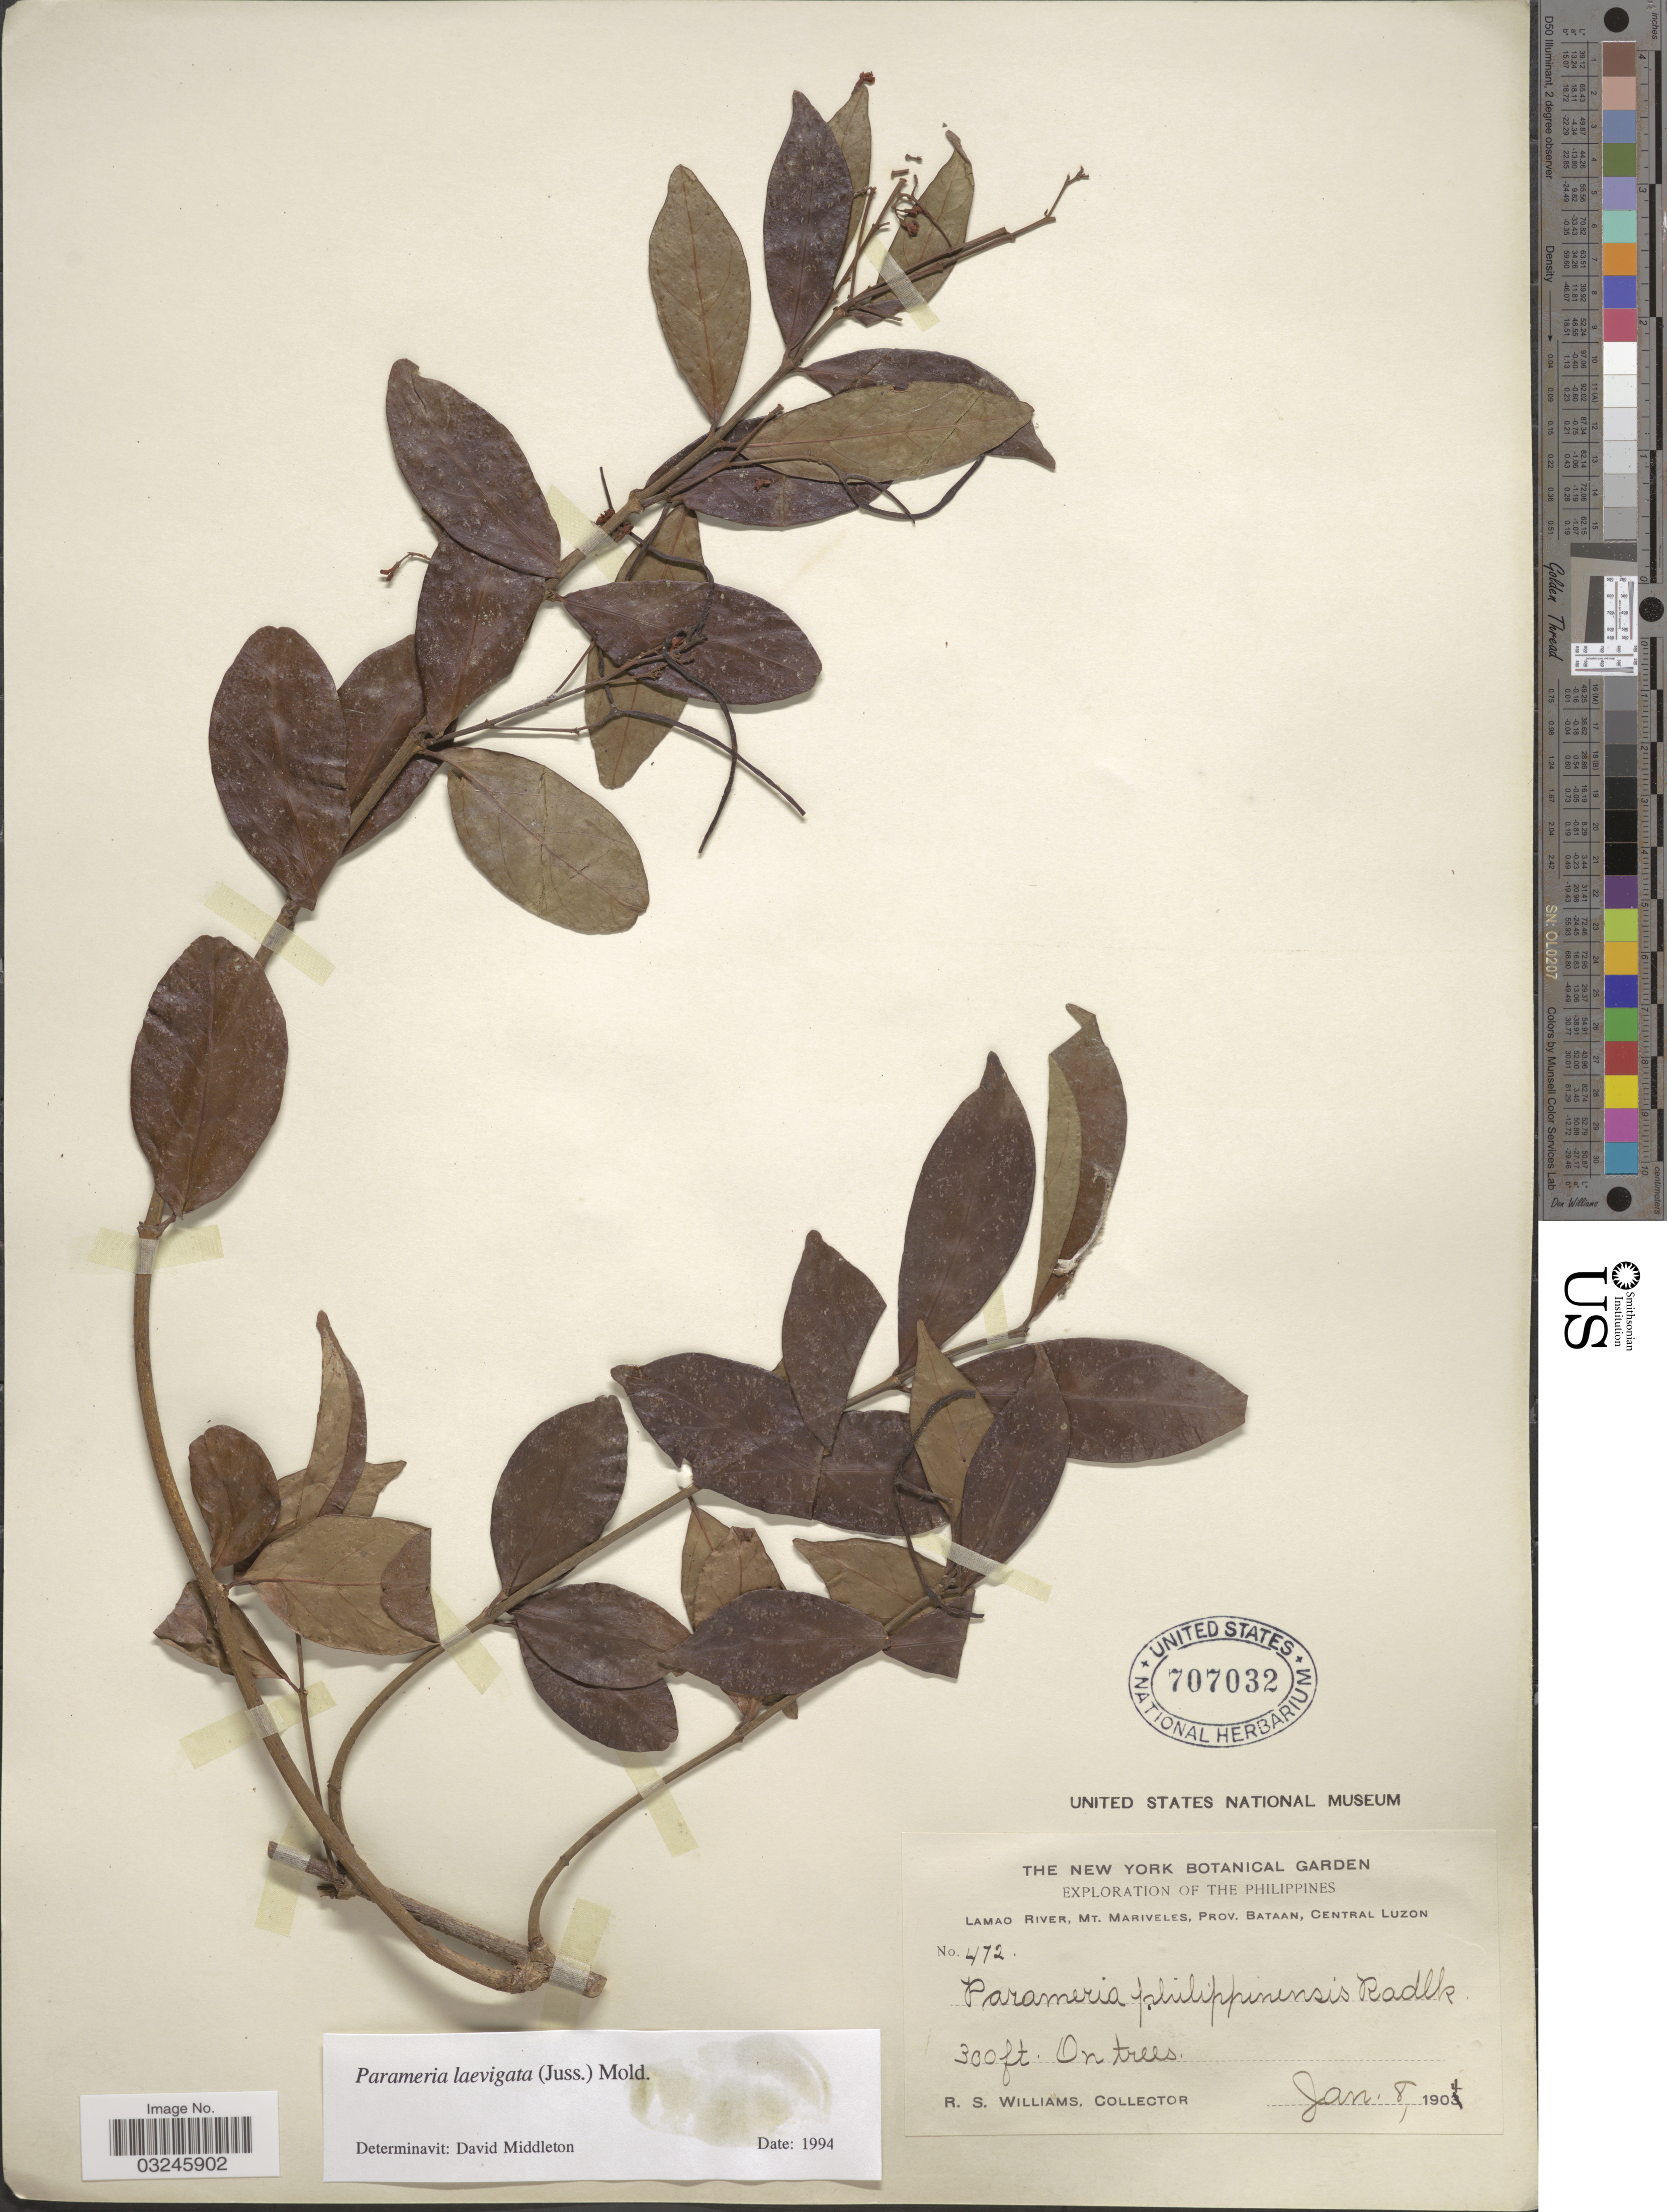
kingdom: Plantae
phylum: Tracheophyta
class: Magnoliopsida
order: Gentianales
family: Apocynaceae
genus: Parameria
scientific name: Parameria laevigata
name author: (Juss.) Moldenke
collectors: R. S. Williams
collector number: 472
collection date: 1904-01-08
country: Philippines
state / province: Central Luzon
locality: Lamao River, Mt. Mariveles, Prov. Bataan, Central Luzon.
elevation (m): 91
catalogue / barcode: US 707032